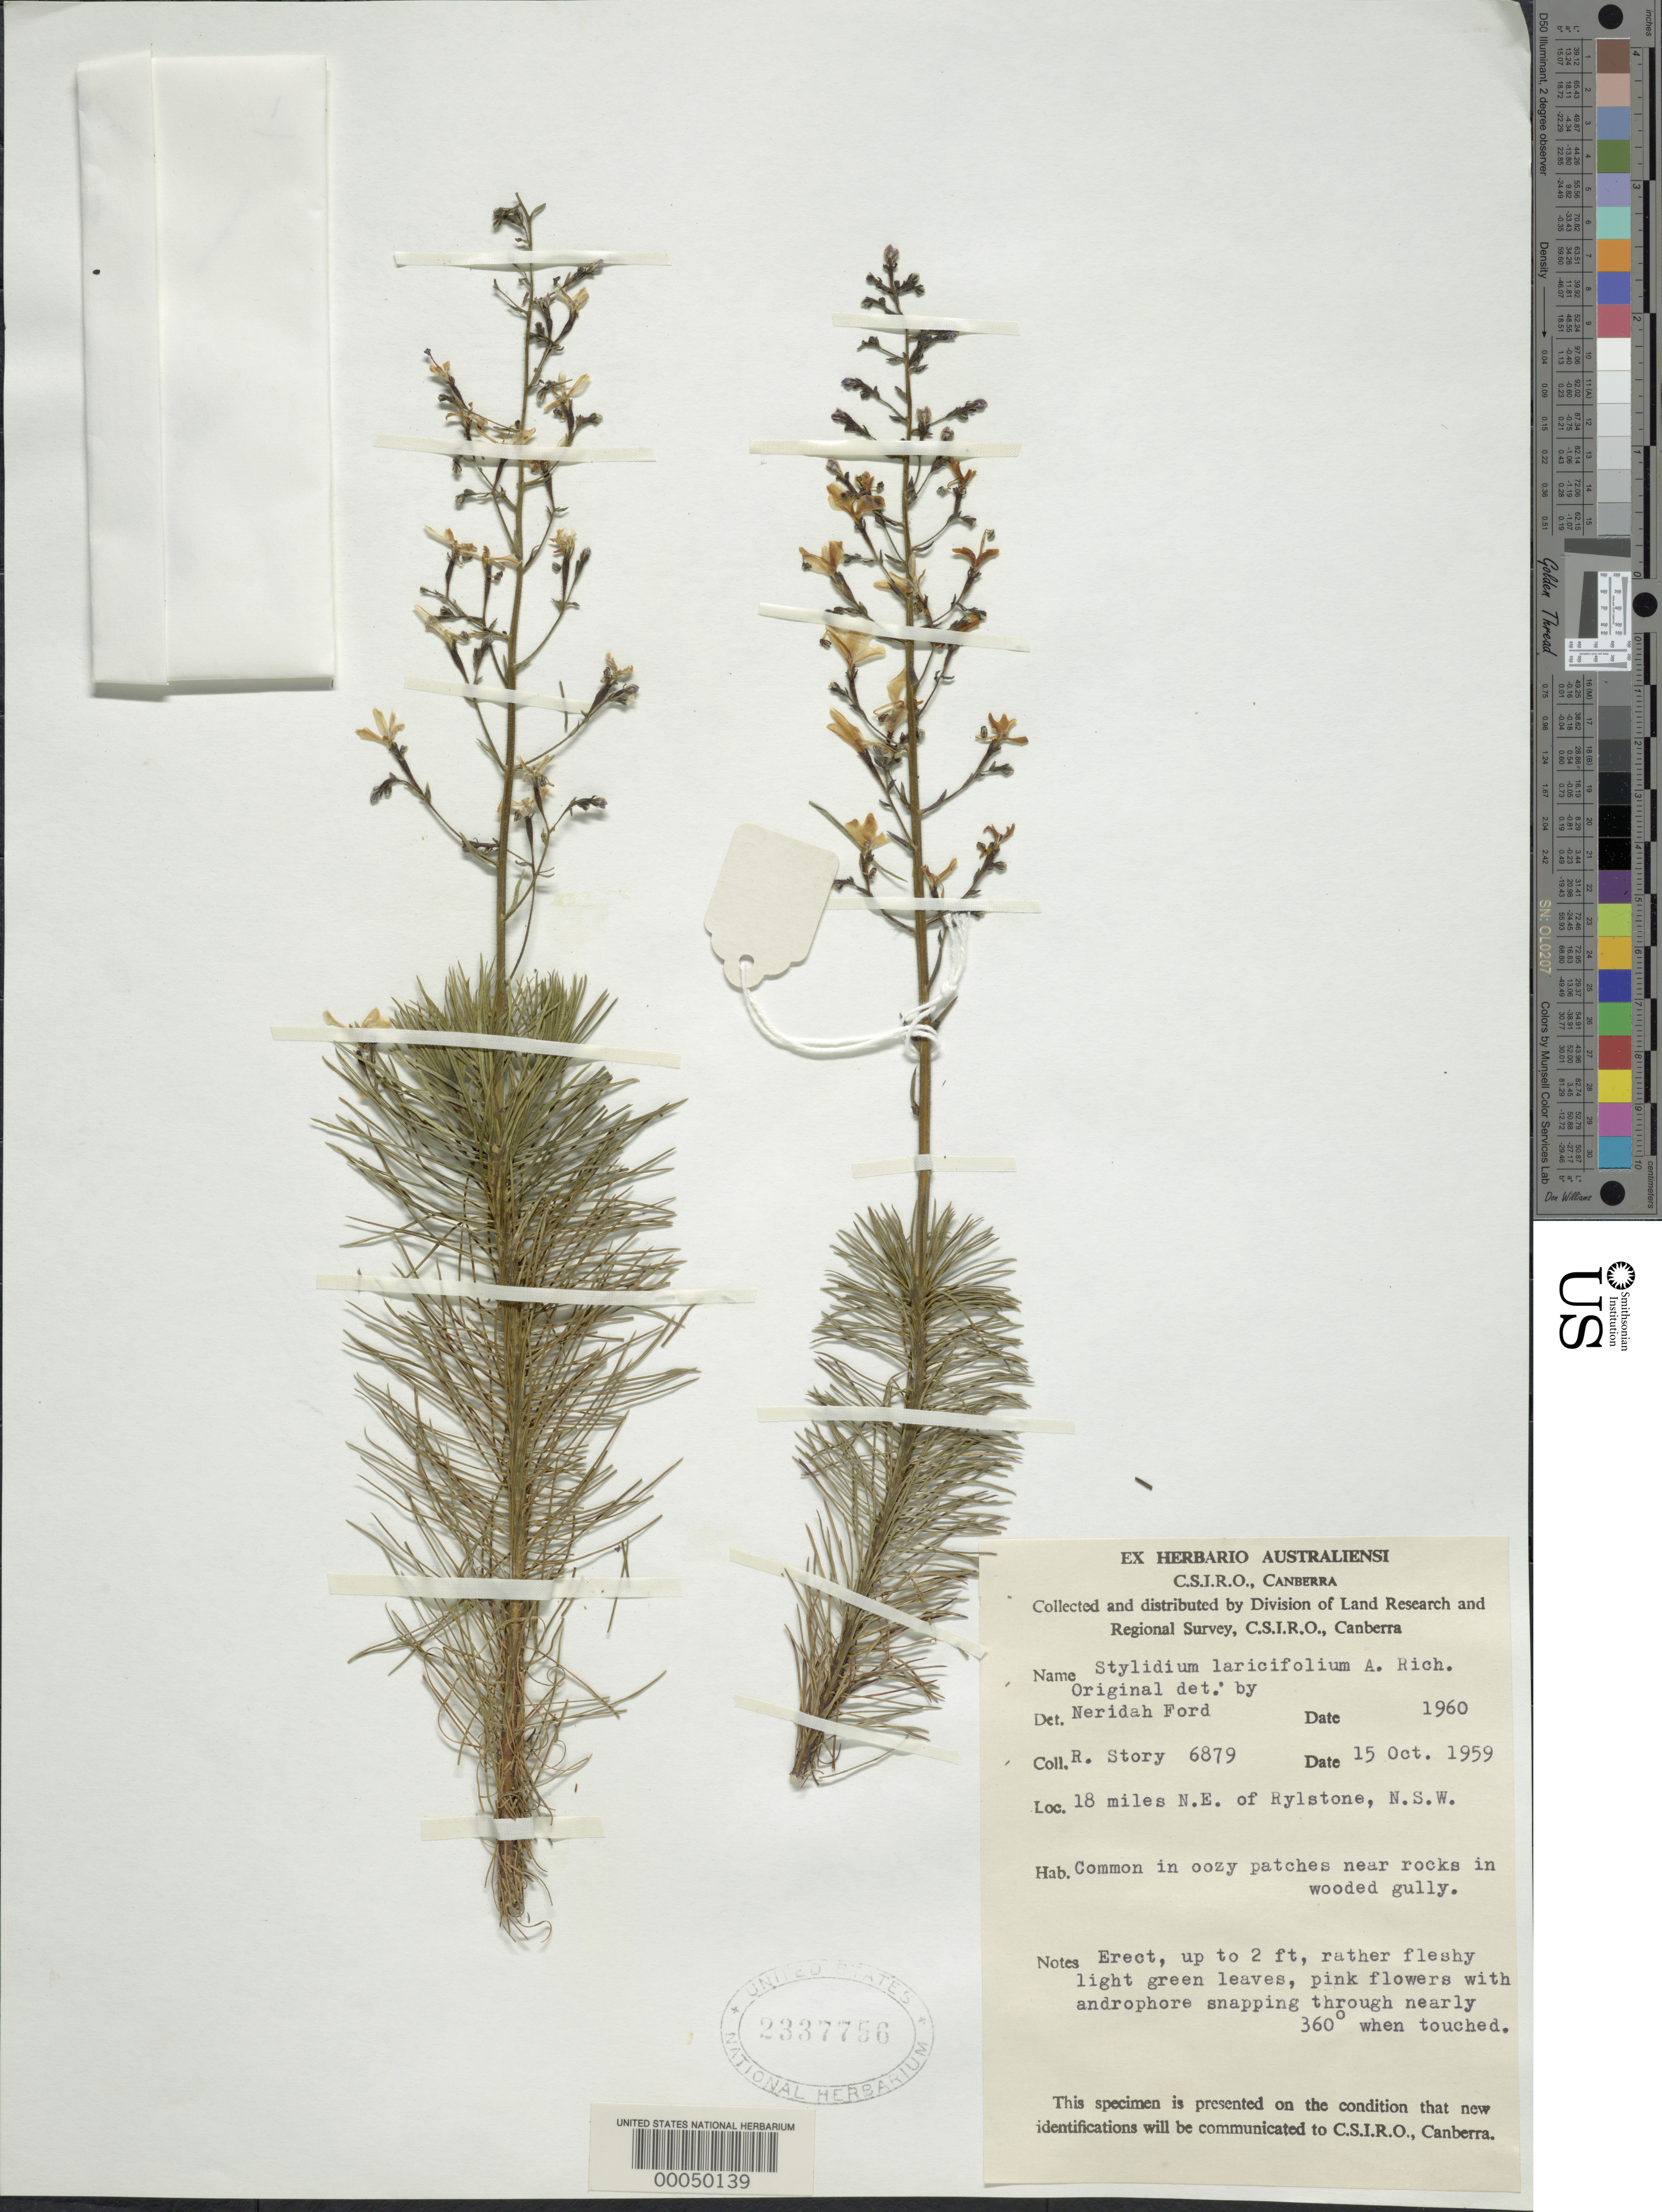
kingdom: Plantae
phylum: Tracheophyta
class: Magnoliopsida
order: Asterales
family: Stylidiaceae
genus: Stylidium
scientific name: Stylidium laricifolium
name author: Rich.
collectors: R. Story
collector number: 6879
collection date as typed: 15 Oct 1959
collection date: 1959-10-15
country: Australia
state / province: New South Wales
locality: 18 miles ne of rylstone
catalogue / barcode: US 2337756